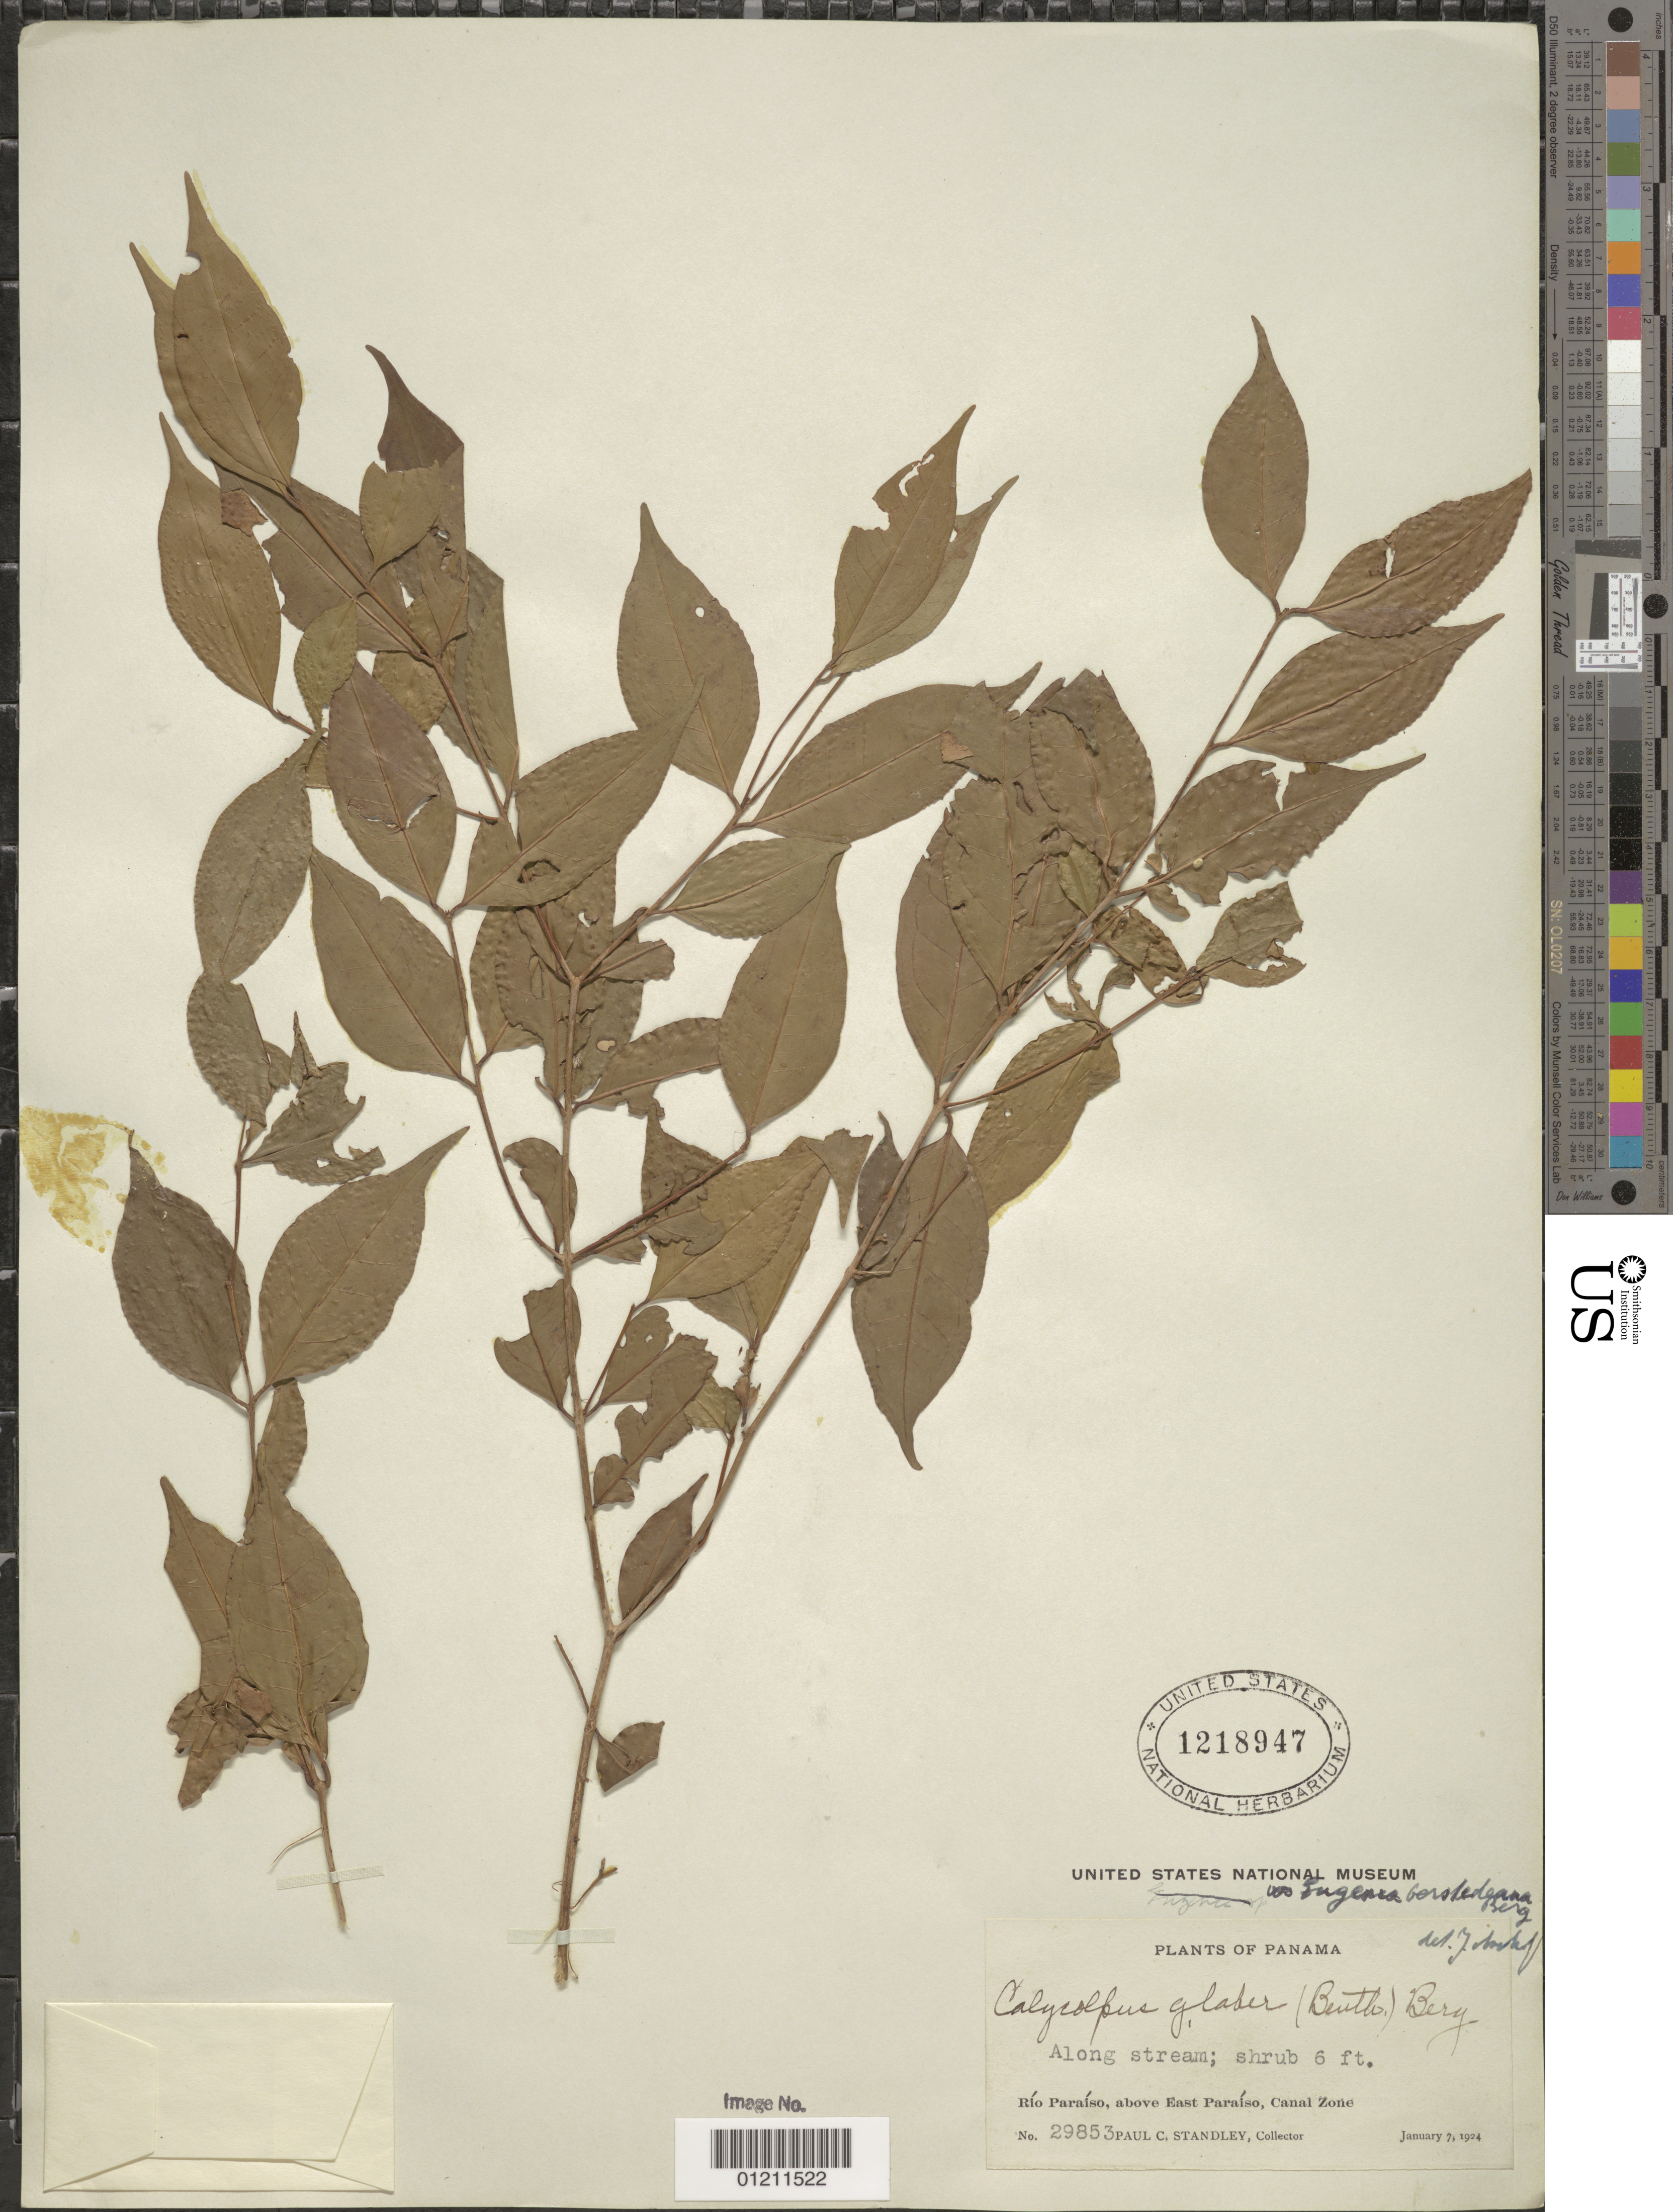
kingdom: Plantae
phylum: Tracheophyta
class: Magnoliopsida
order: Myrtales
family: Myrtaceae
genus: Eugenia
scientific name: Eugenia oerstediana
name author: O. Berg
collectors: P. C. Standley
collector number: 29853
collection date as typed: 07 Jan 1924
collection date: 1924-01-07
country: Panama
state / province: Panamá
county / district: Canal Zone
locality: Rio Paraiso, above east Paraiso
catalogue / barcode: US 1218947